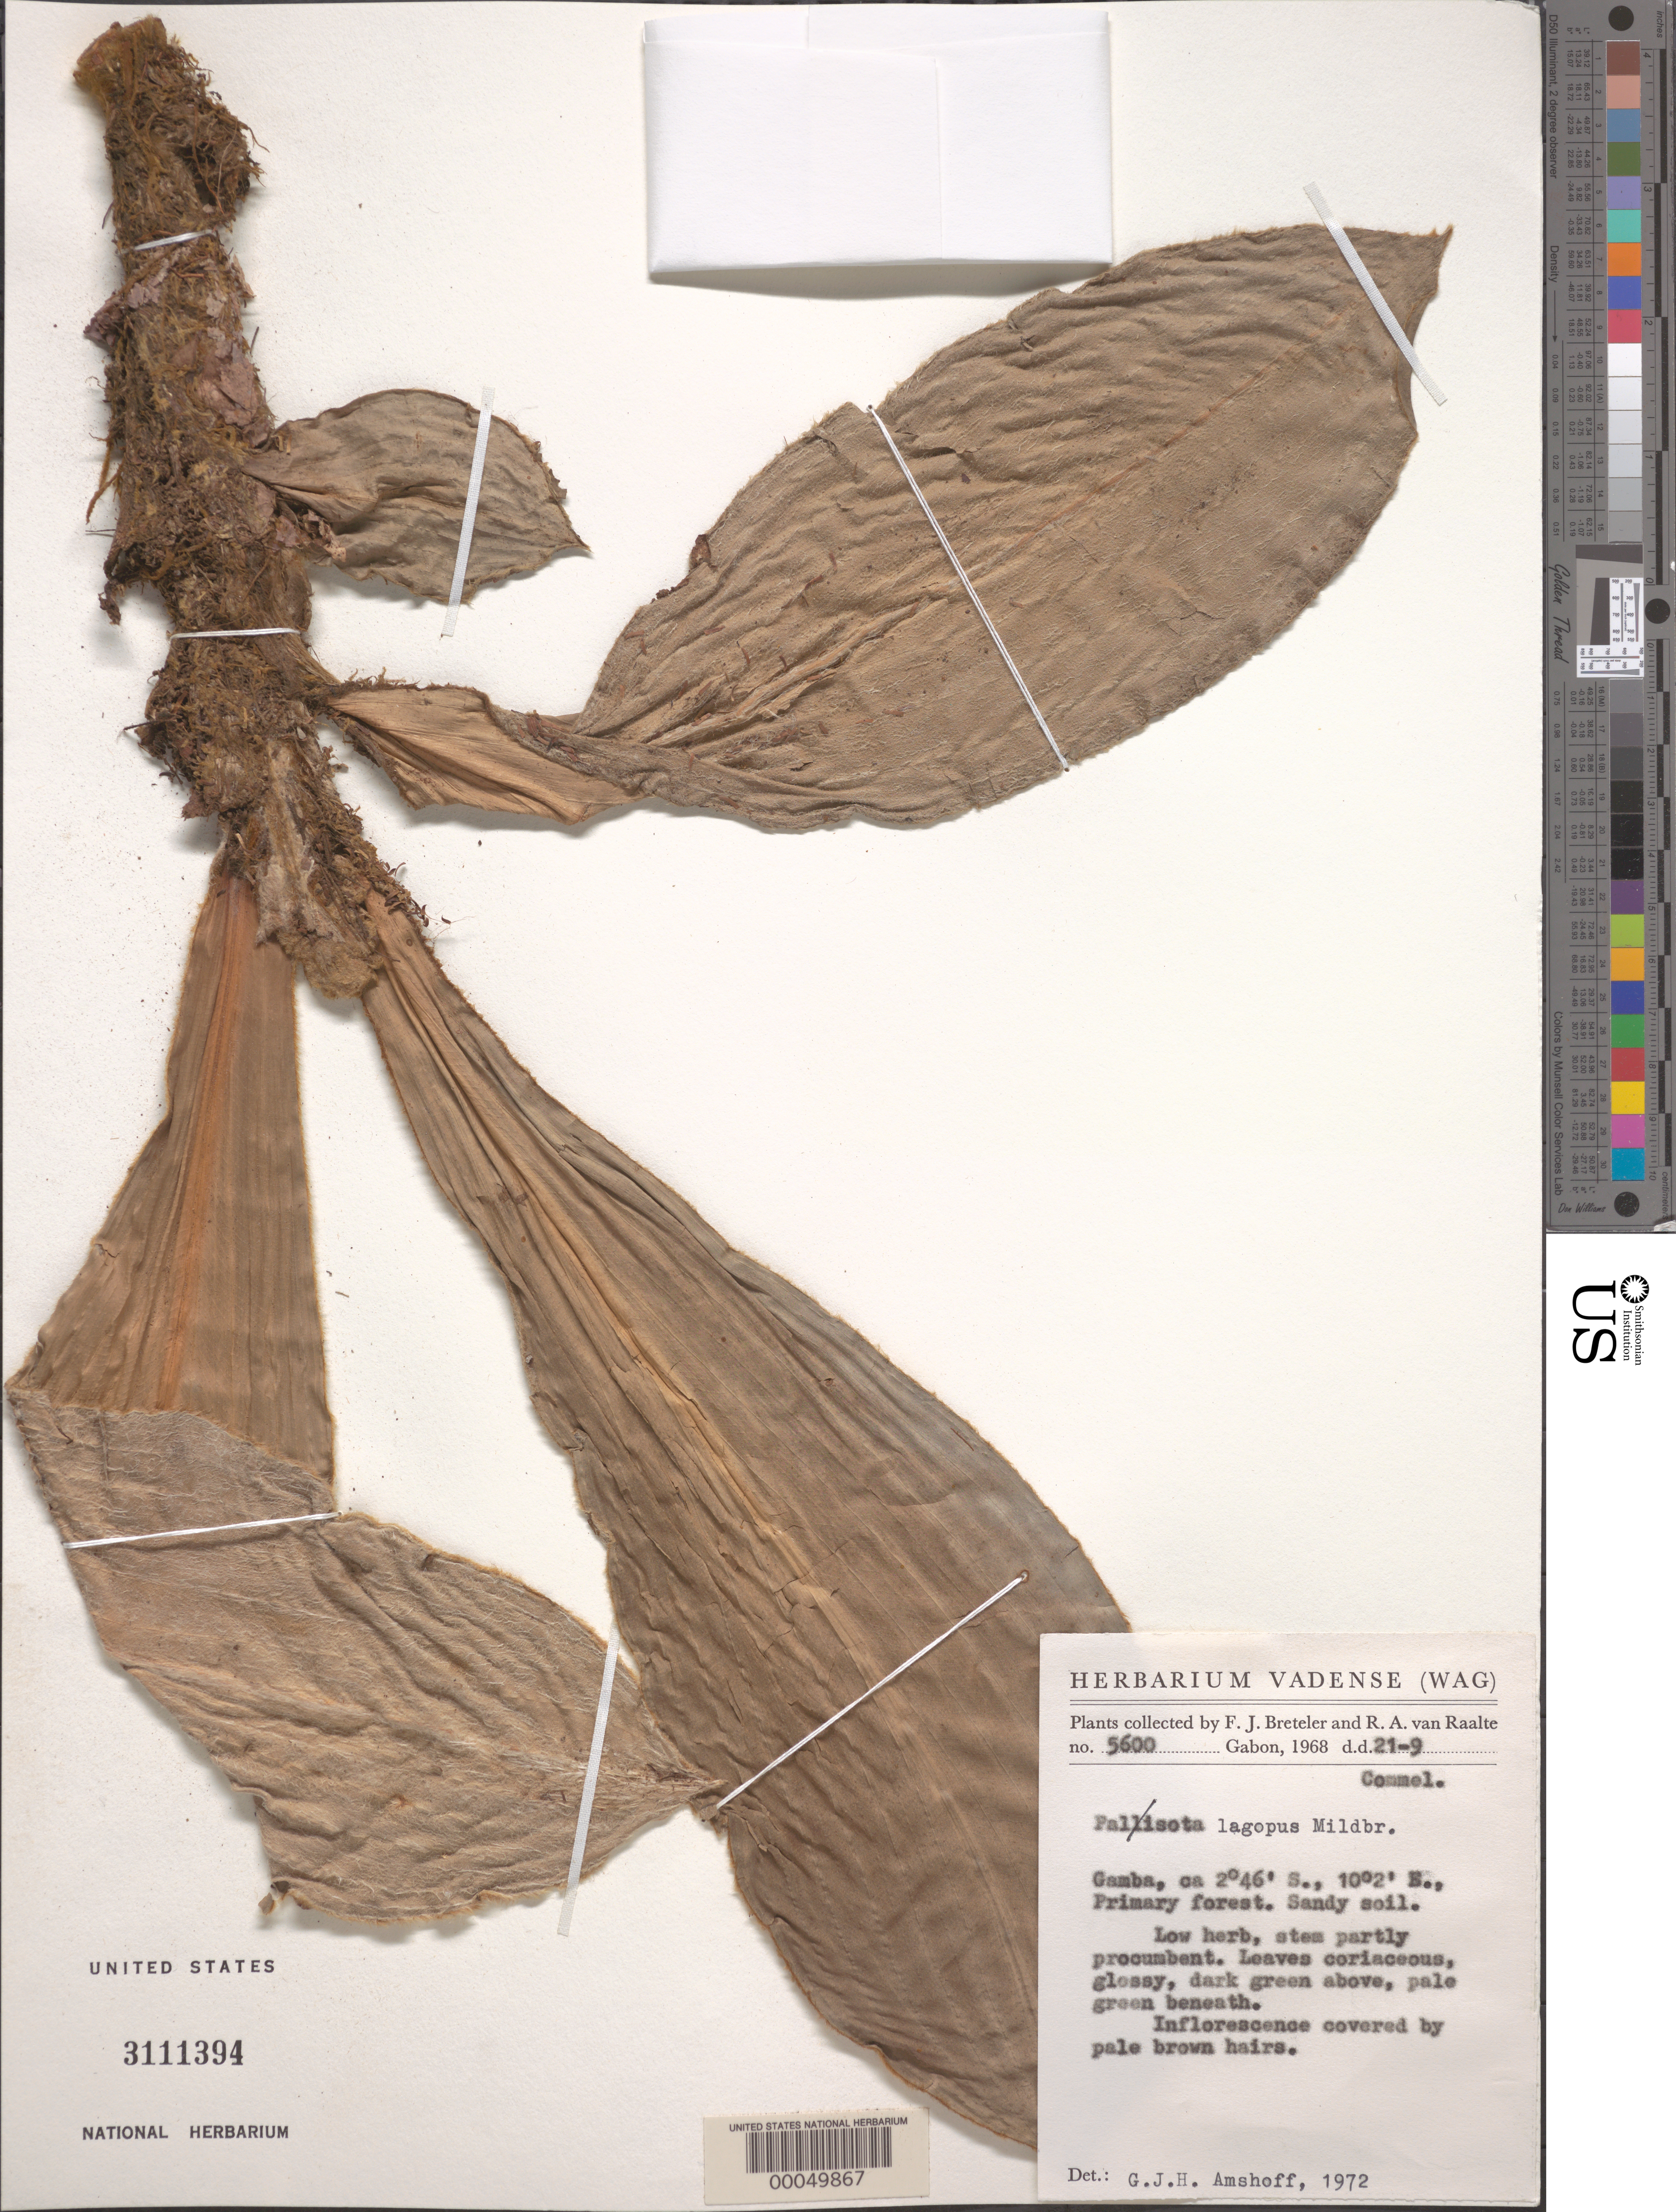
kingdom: Plantae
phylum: Tracheophyta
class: Liliopsida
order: Commelinales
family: Commelinaceae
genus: Palisota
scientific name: Palisota lagopus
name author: Mildbr.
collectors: F. J. Breteler & R. Van Raalte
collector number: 5600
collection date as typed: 21 Sep 1968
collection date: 1968-09-21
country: Gabon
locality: Gamba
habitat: Primary forest, sandy soil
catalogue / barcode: US 3111394